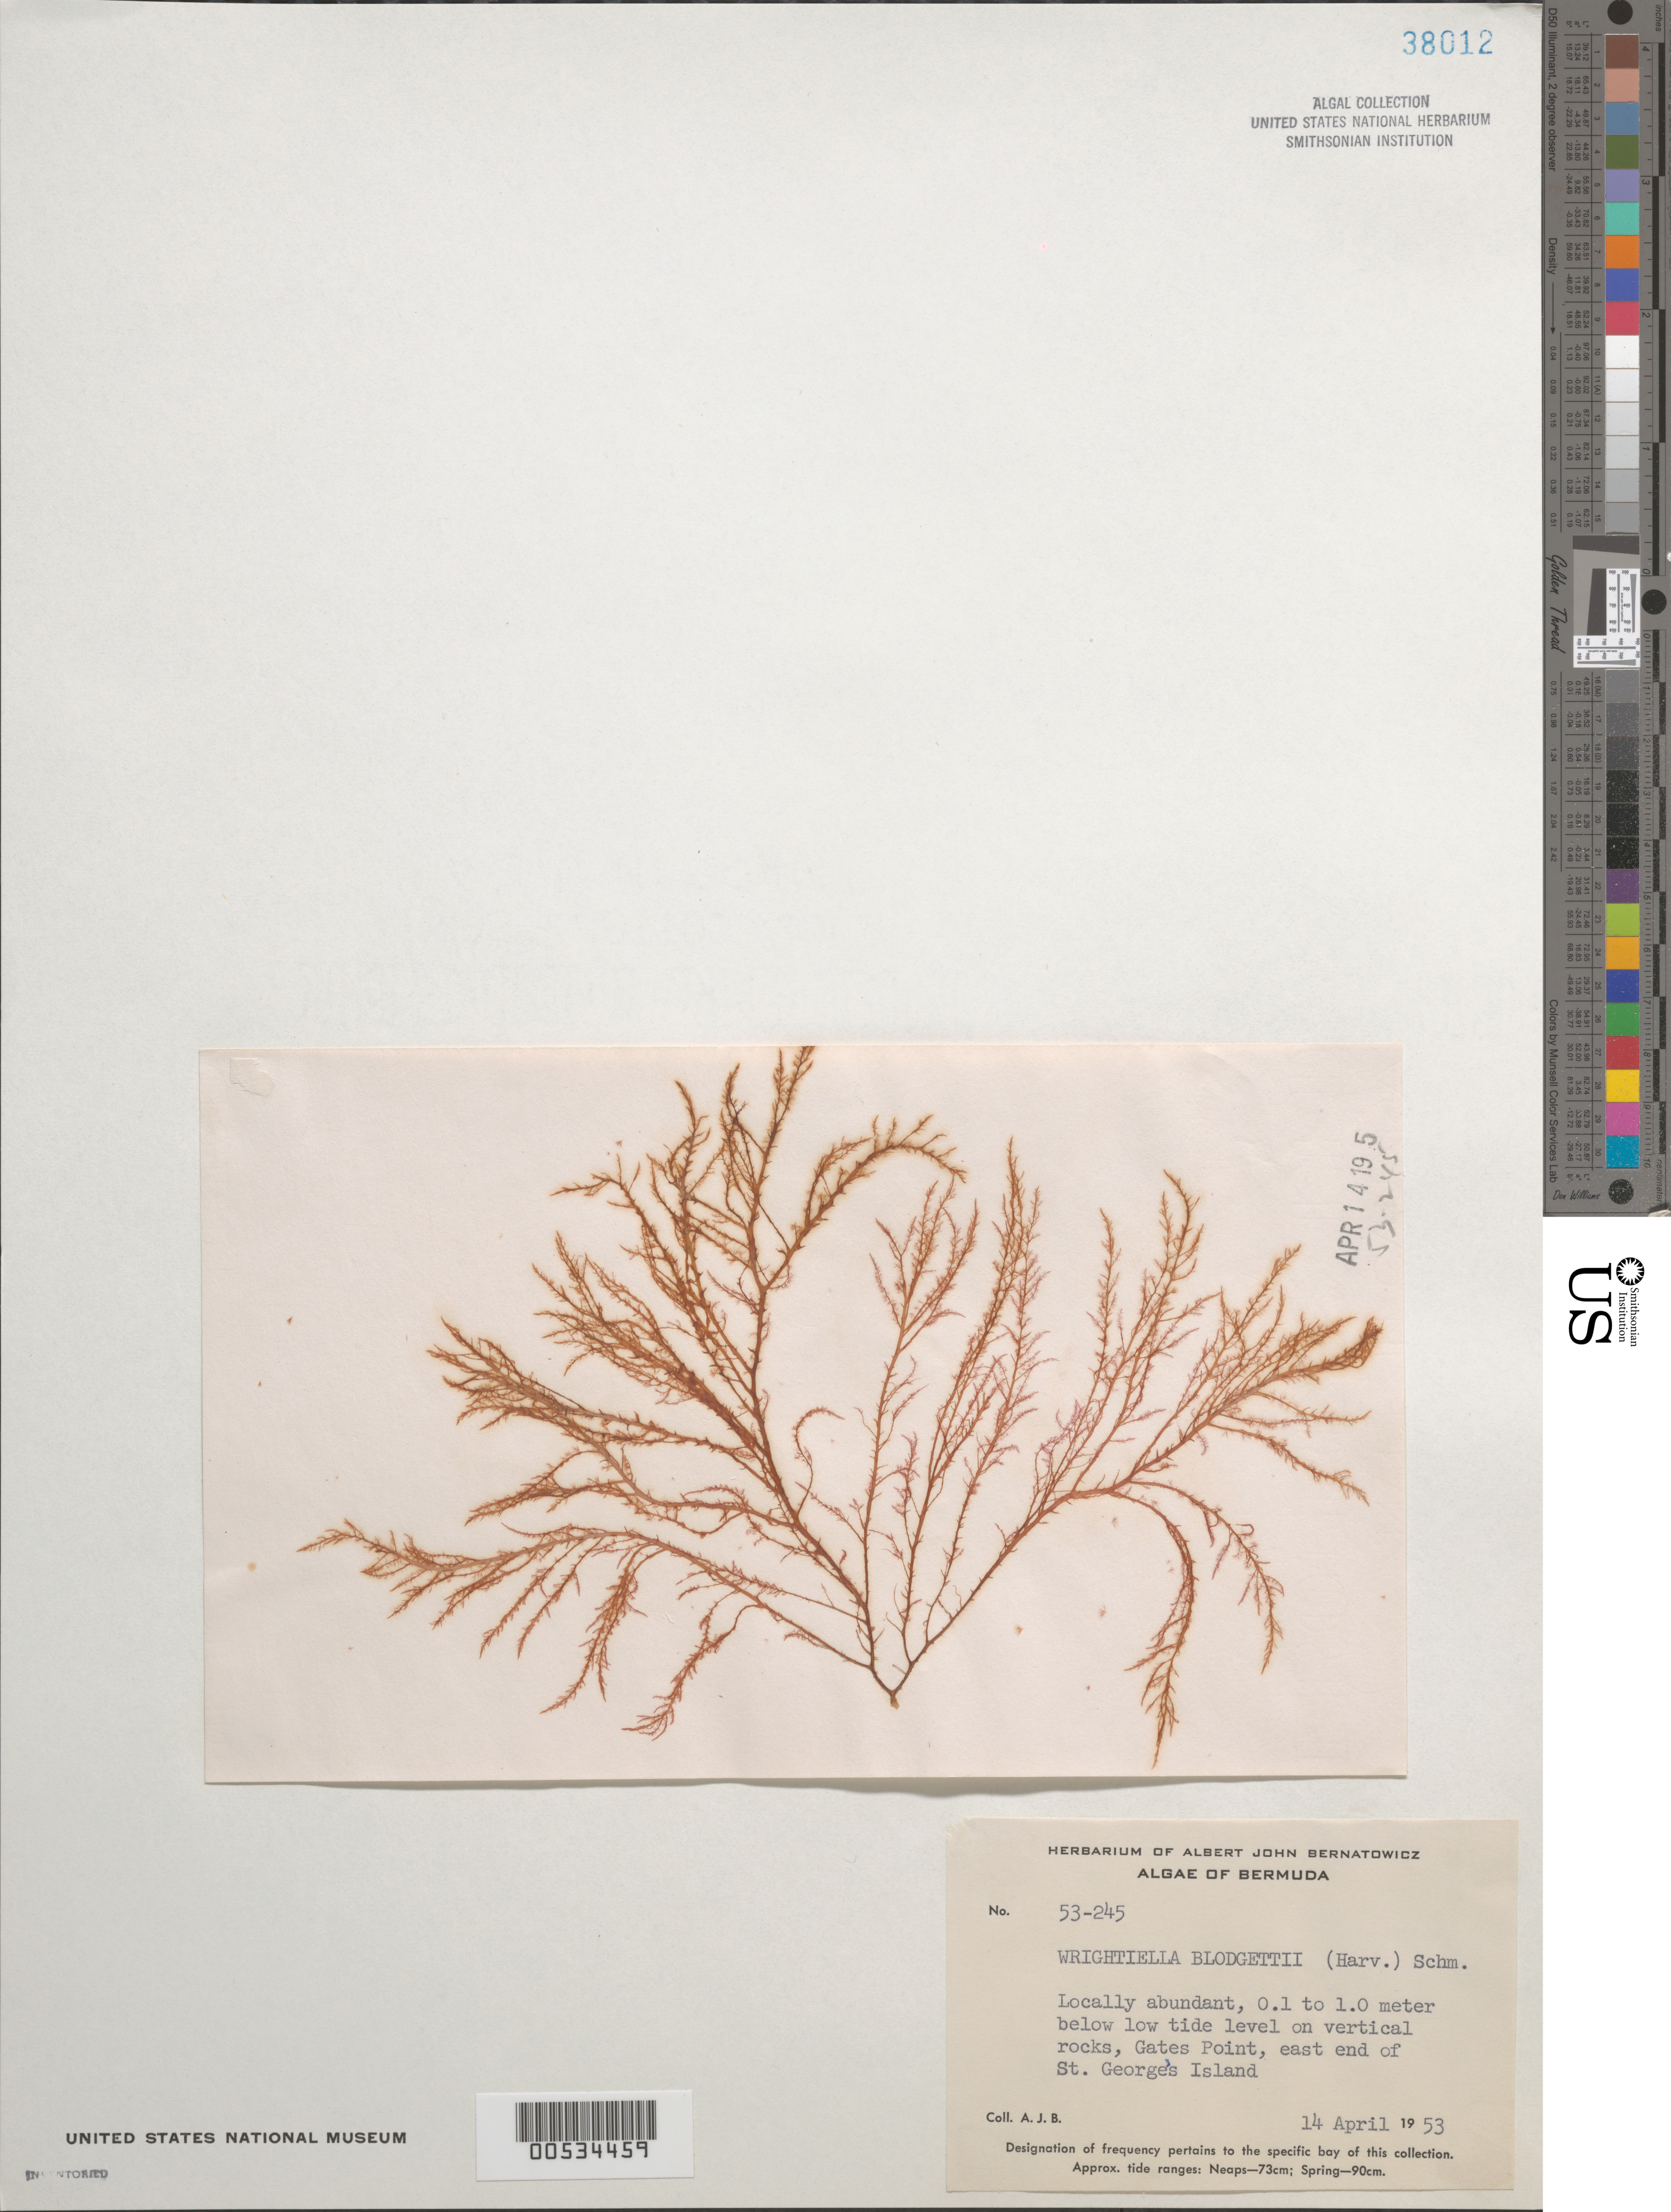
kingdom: Plantae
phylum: Rhodophyta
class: Florideophyceae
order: Ceramiales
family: Rhodomelaceae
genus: Wrightiella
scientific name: Wrightiella blodgettii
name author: (Harv.) F. Schmitz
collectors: A. Bernatowicz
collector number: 53-245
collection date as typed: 14 Apr 1953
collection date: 1953-04-14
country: Bermuda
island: St. George's Island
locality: Gates Point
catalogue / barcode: US 38012